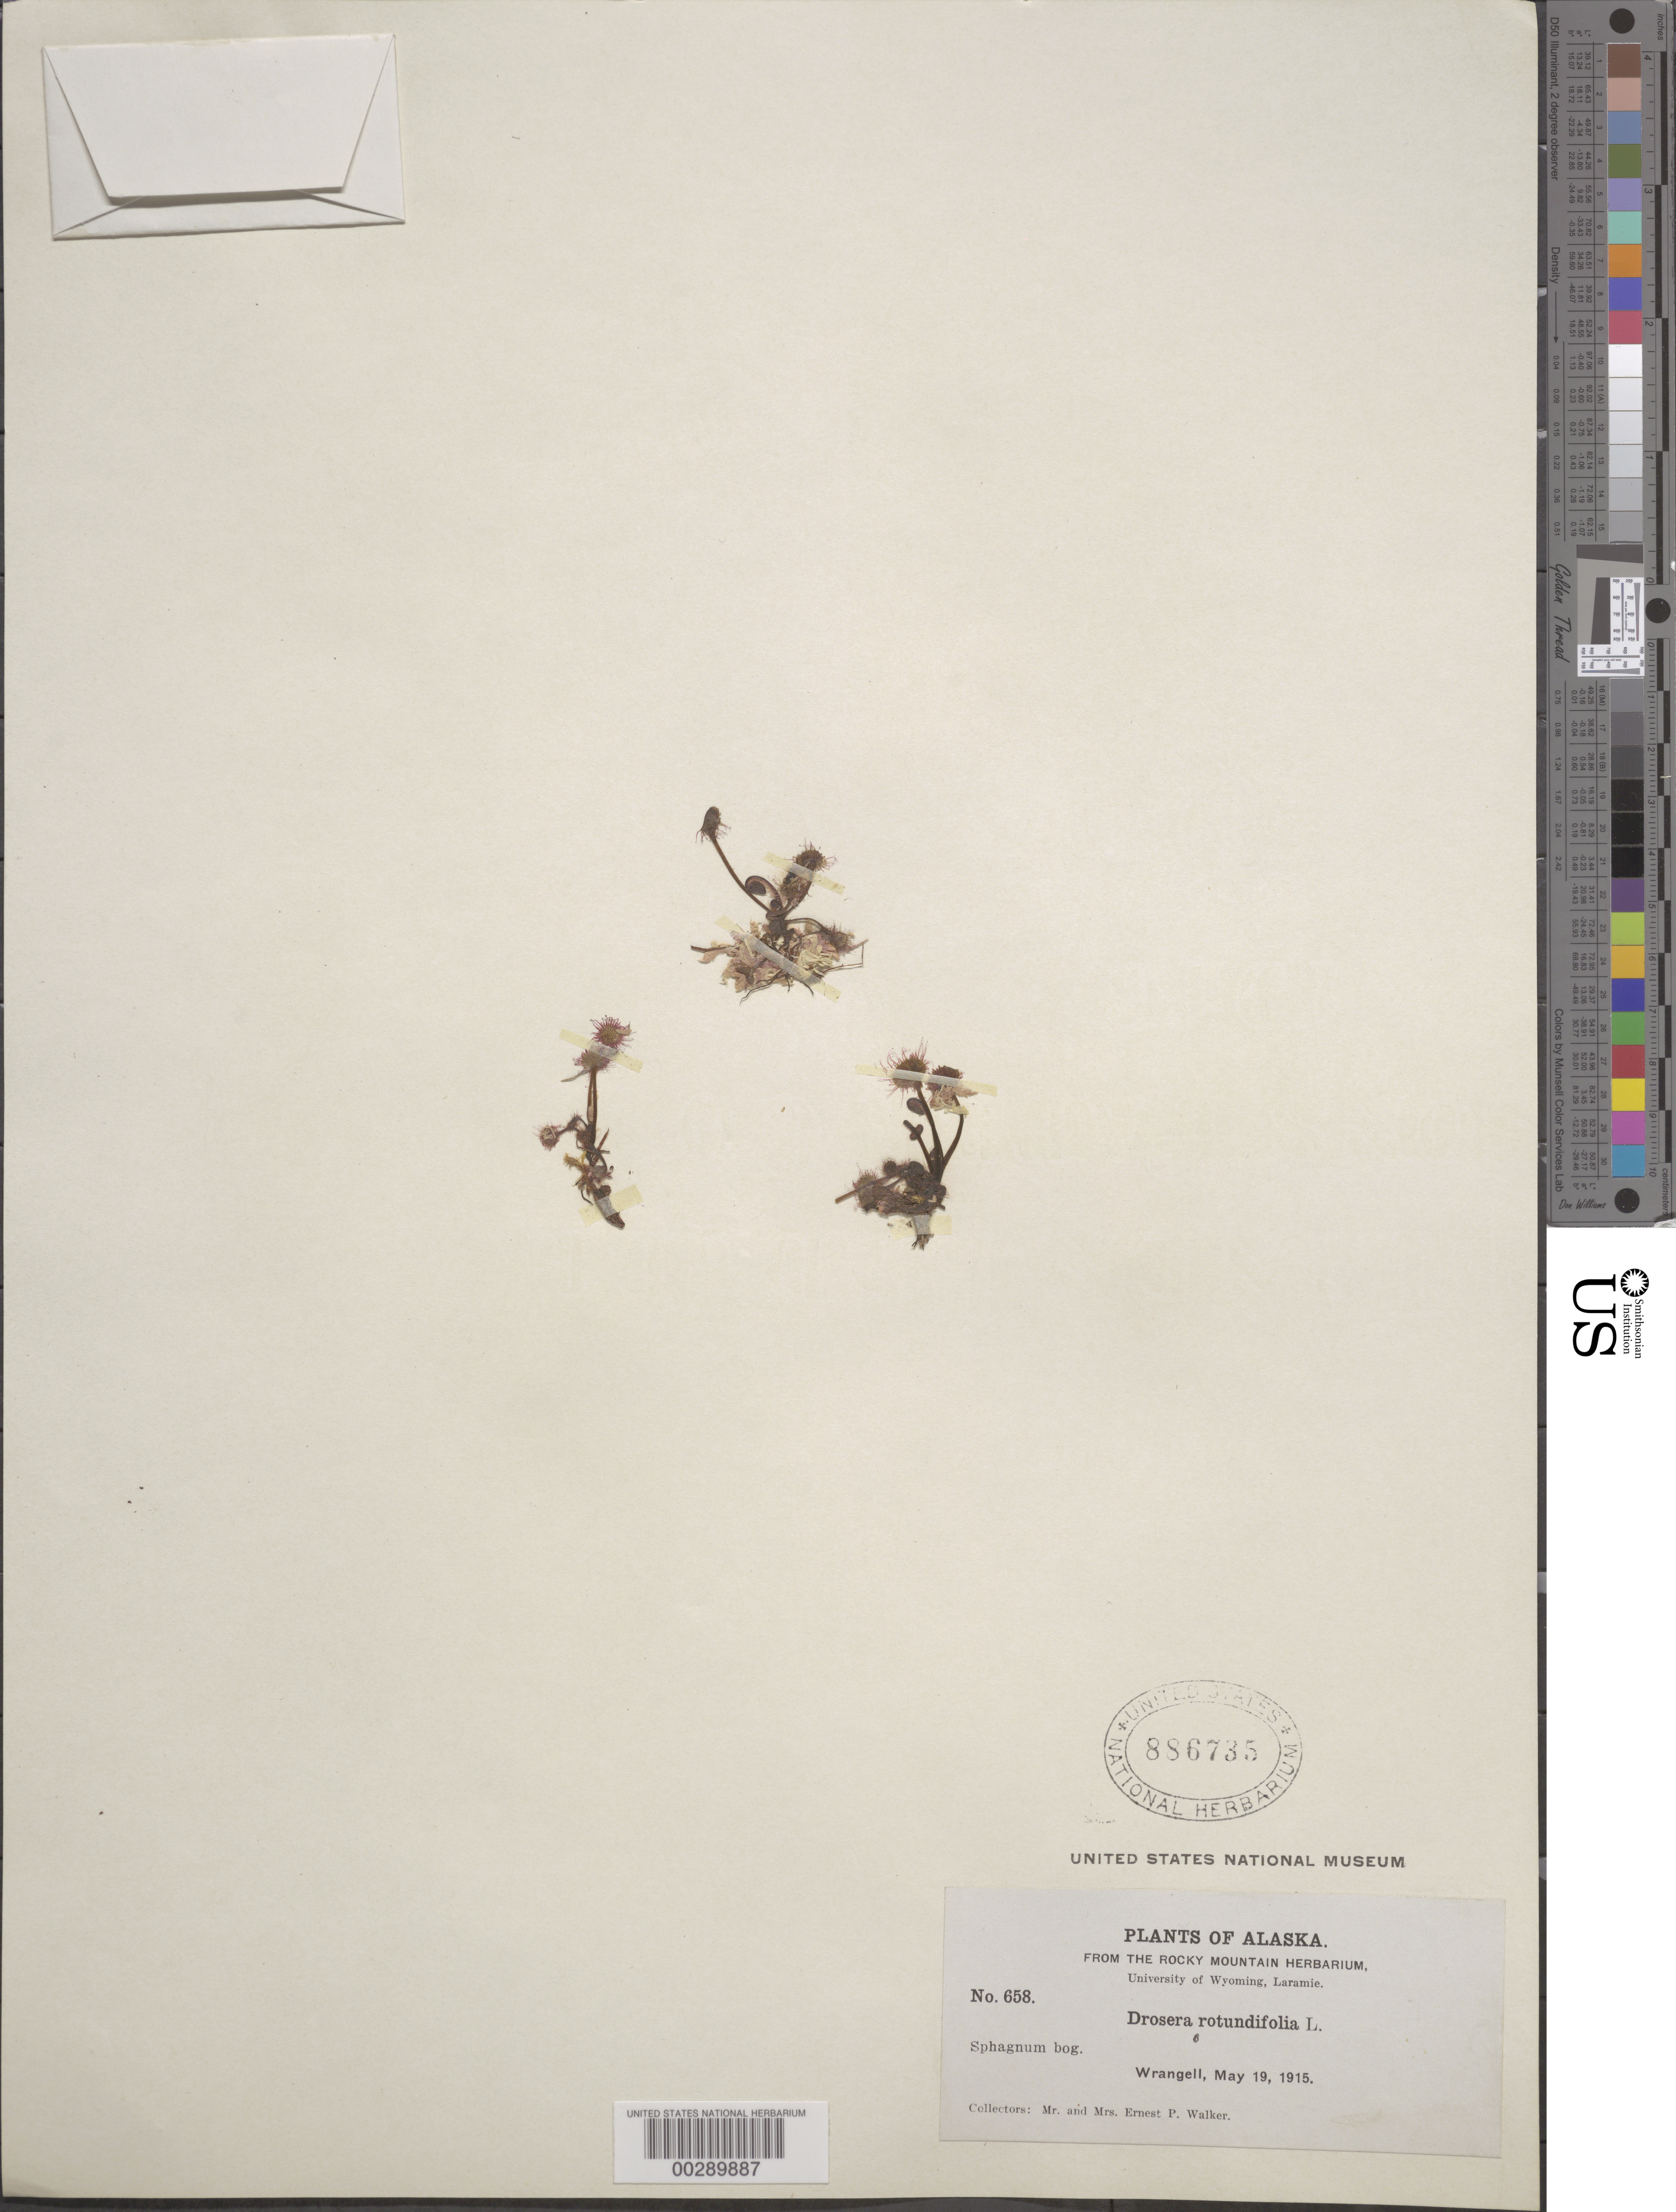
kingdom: Plantae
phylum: Tracheophyta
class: Magnoliopsida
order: Caryophyllales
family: Droseraceae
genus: Drosera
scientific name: Drosera rotundifolia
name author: L.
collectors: E. Walker & Walker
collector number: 658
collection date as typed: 19 May 1915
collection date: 1915-05-19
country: United States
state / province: Alaska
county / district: Sitka Borough ?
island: Wrangell Island ?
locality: Wrangell. [= city of wrangell in sitka borough or wrangell island in wrangell-petersburg (ca).]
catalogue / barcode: US 886735